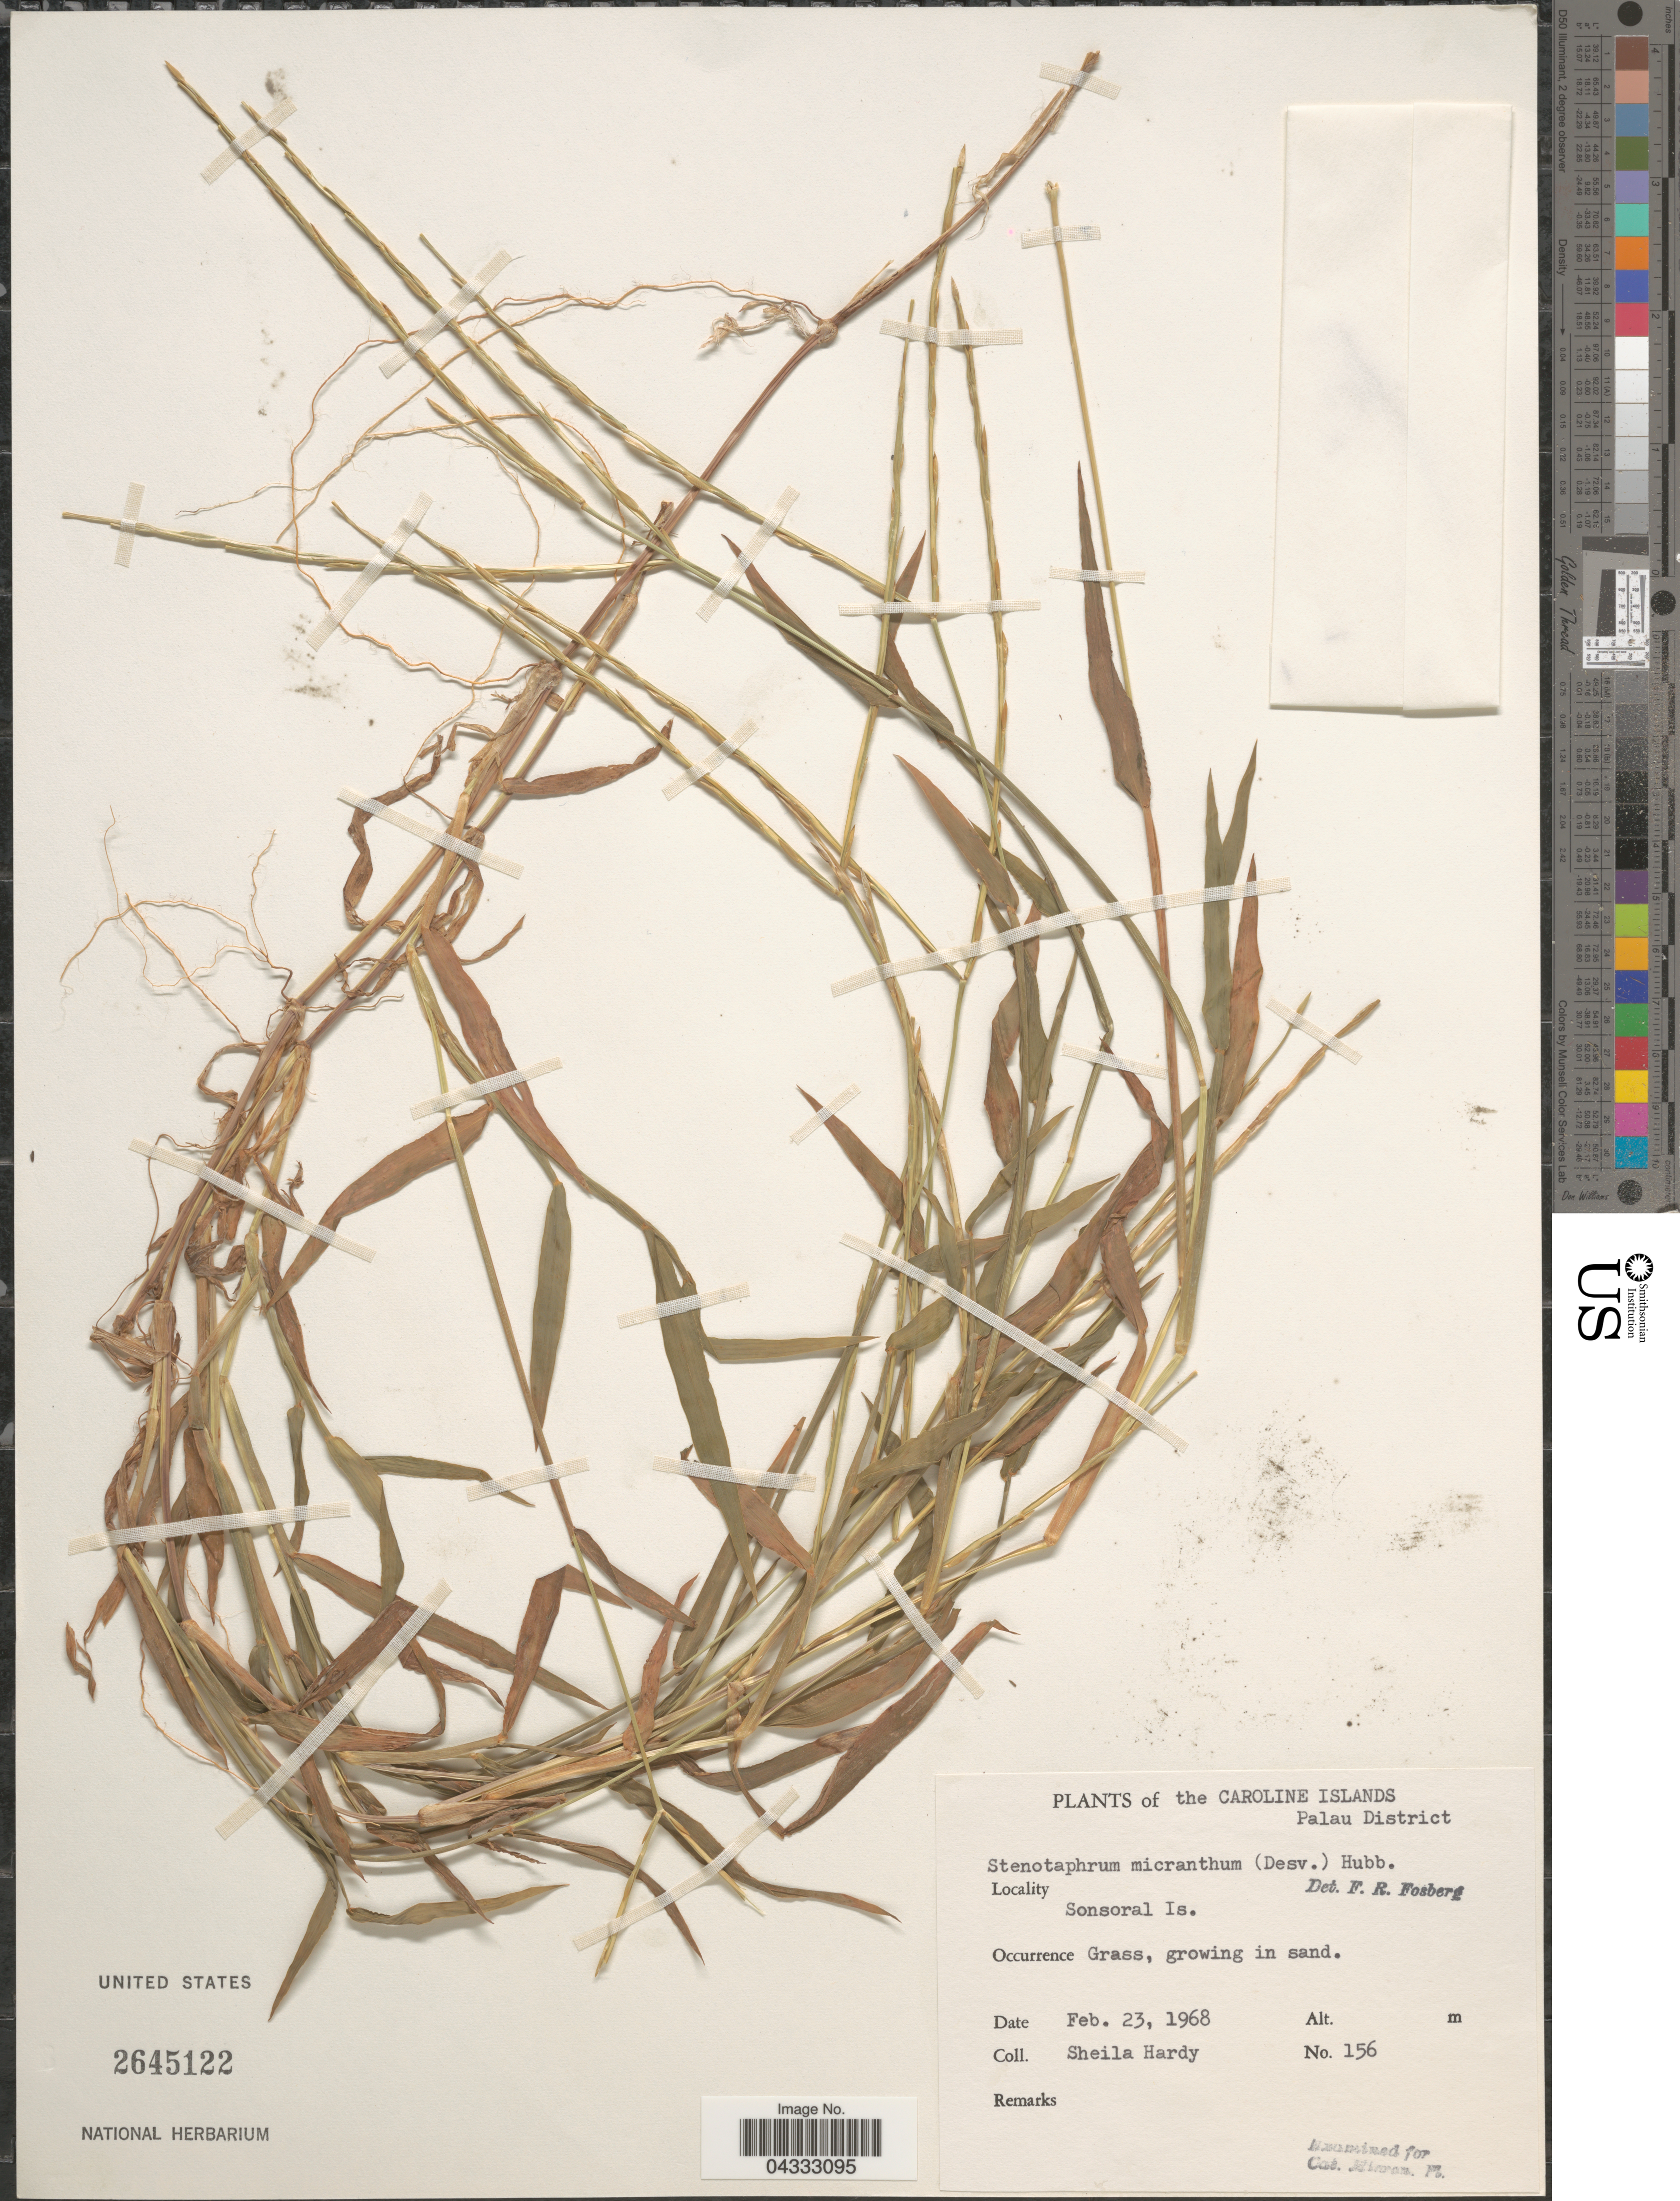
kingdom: Plantae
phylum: Tracheophyta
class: Liliopsida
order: Poales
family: Poaceae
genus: Stenotaphrum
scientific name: Stenotaphrum micranthum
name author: (Desv.) C.E. Hubb.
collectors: S. Hardy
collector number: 156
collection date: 1968-02-23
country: Palau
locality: The Caroline Islands. Palau District. Sonsoral Is.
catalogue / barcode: US 2645122